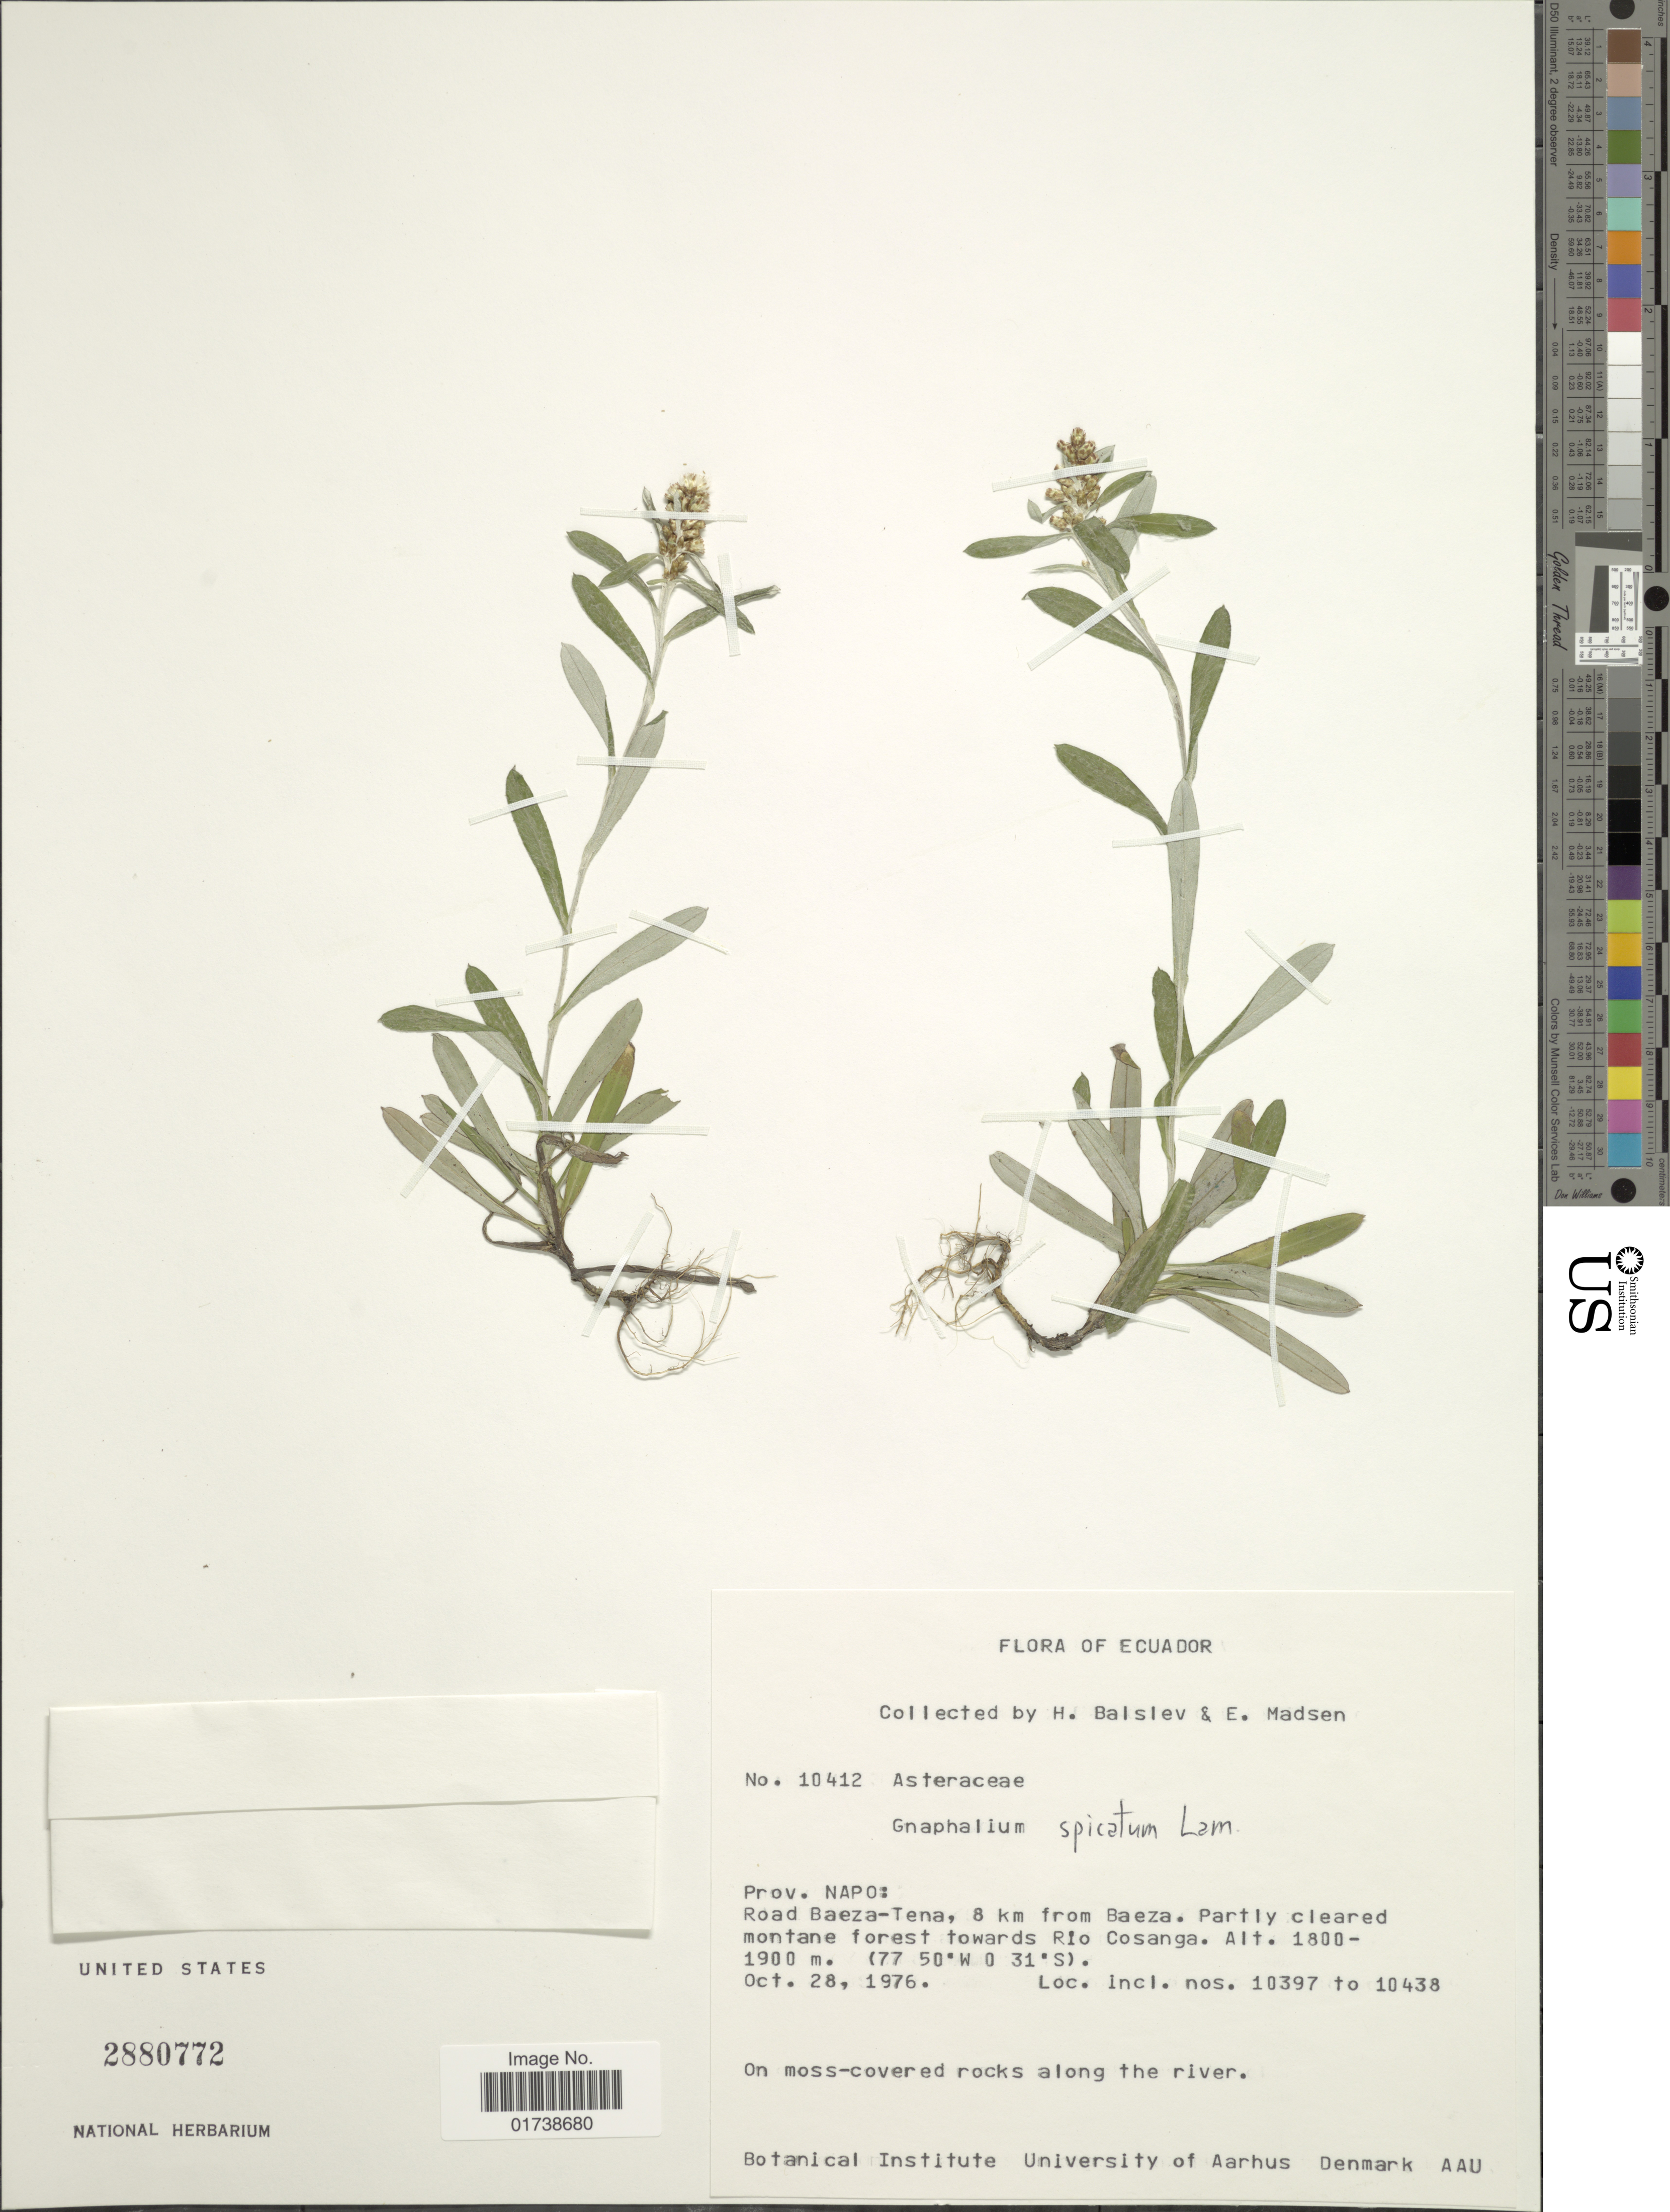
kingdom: Plantae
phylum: Tracheophyta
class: Magnoliopsida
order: Asterales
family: Asteraceae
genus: Gamochaeta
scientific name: Gamochaeta spicata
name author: (Lam.) Cabrera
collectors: H. Balslev & E. Madsen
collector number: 10412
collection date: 1976-10-28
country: Ecuador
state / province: Napo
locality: Road Baeza-Tena, 8 km from Baeza, partly cleared montane forest towards Rio Cosanga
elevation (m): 1800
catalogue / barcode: US 2880772